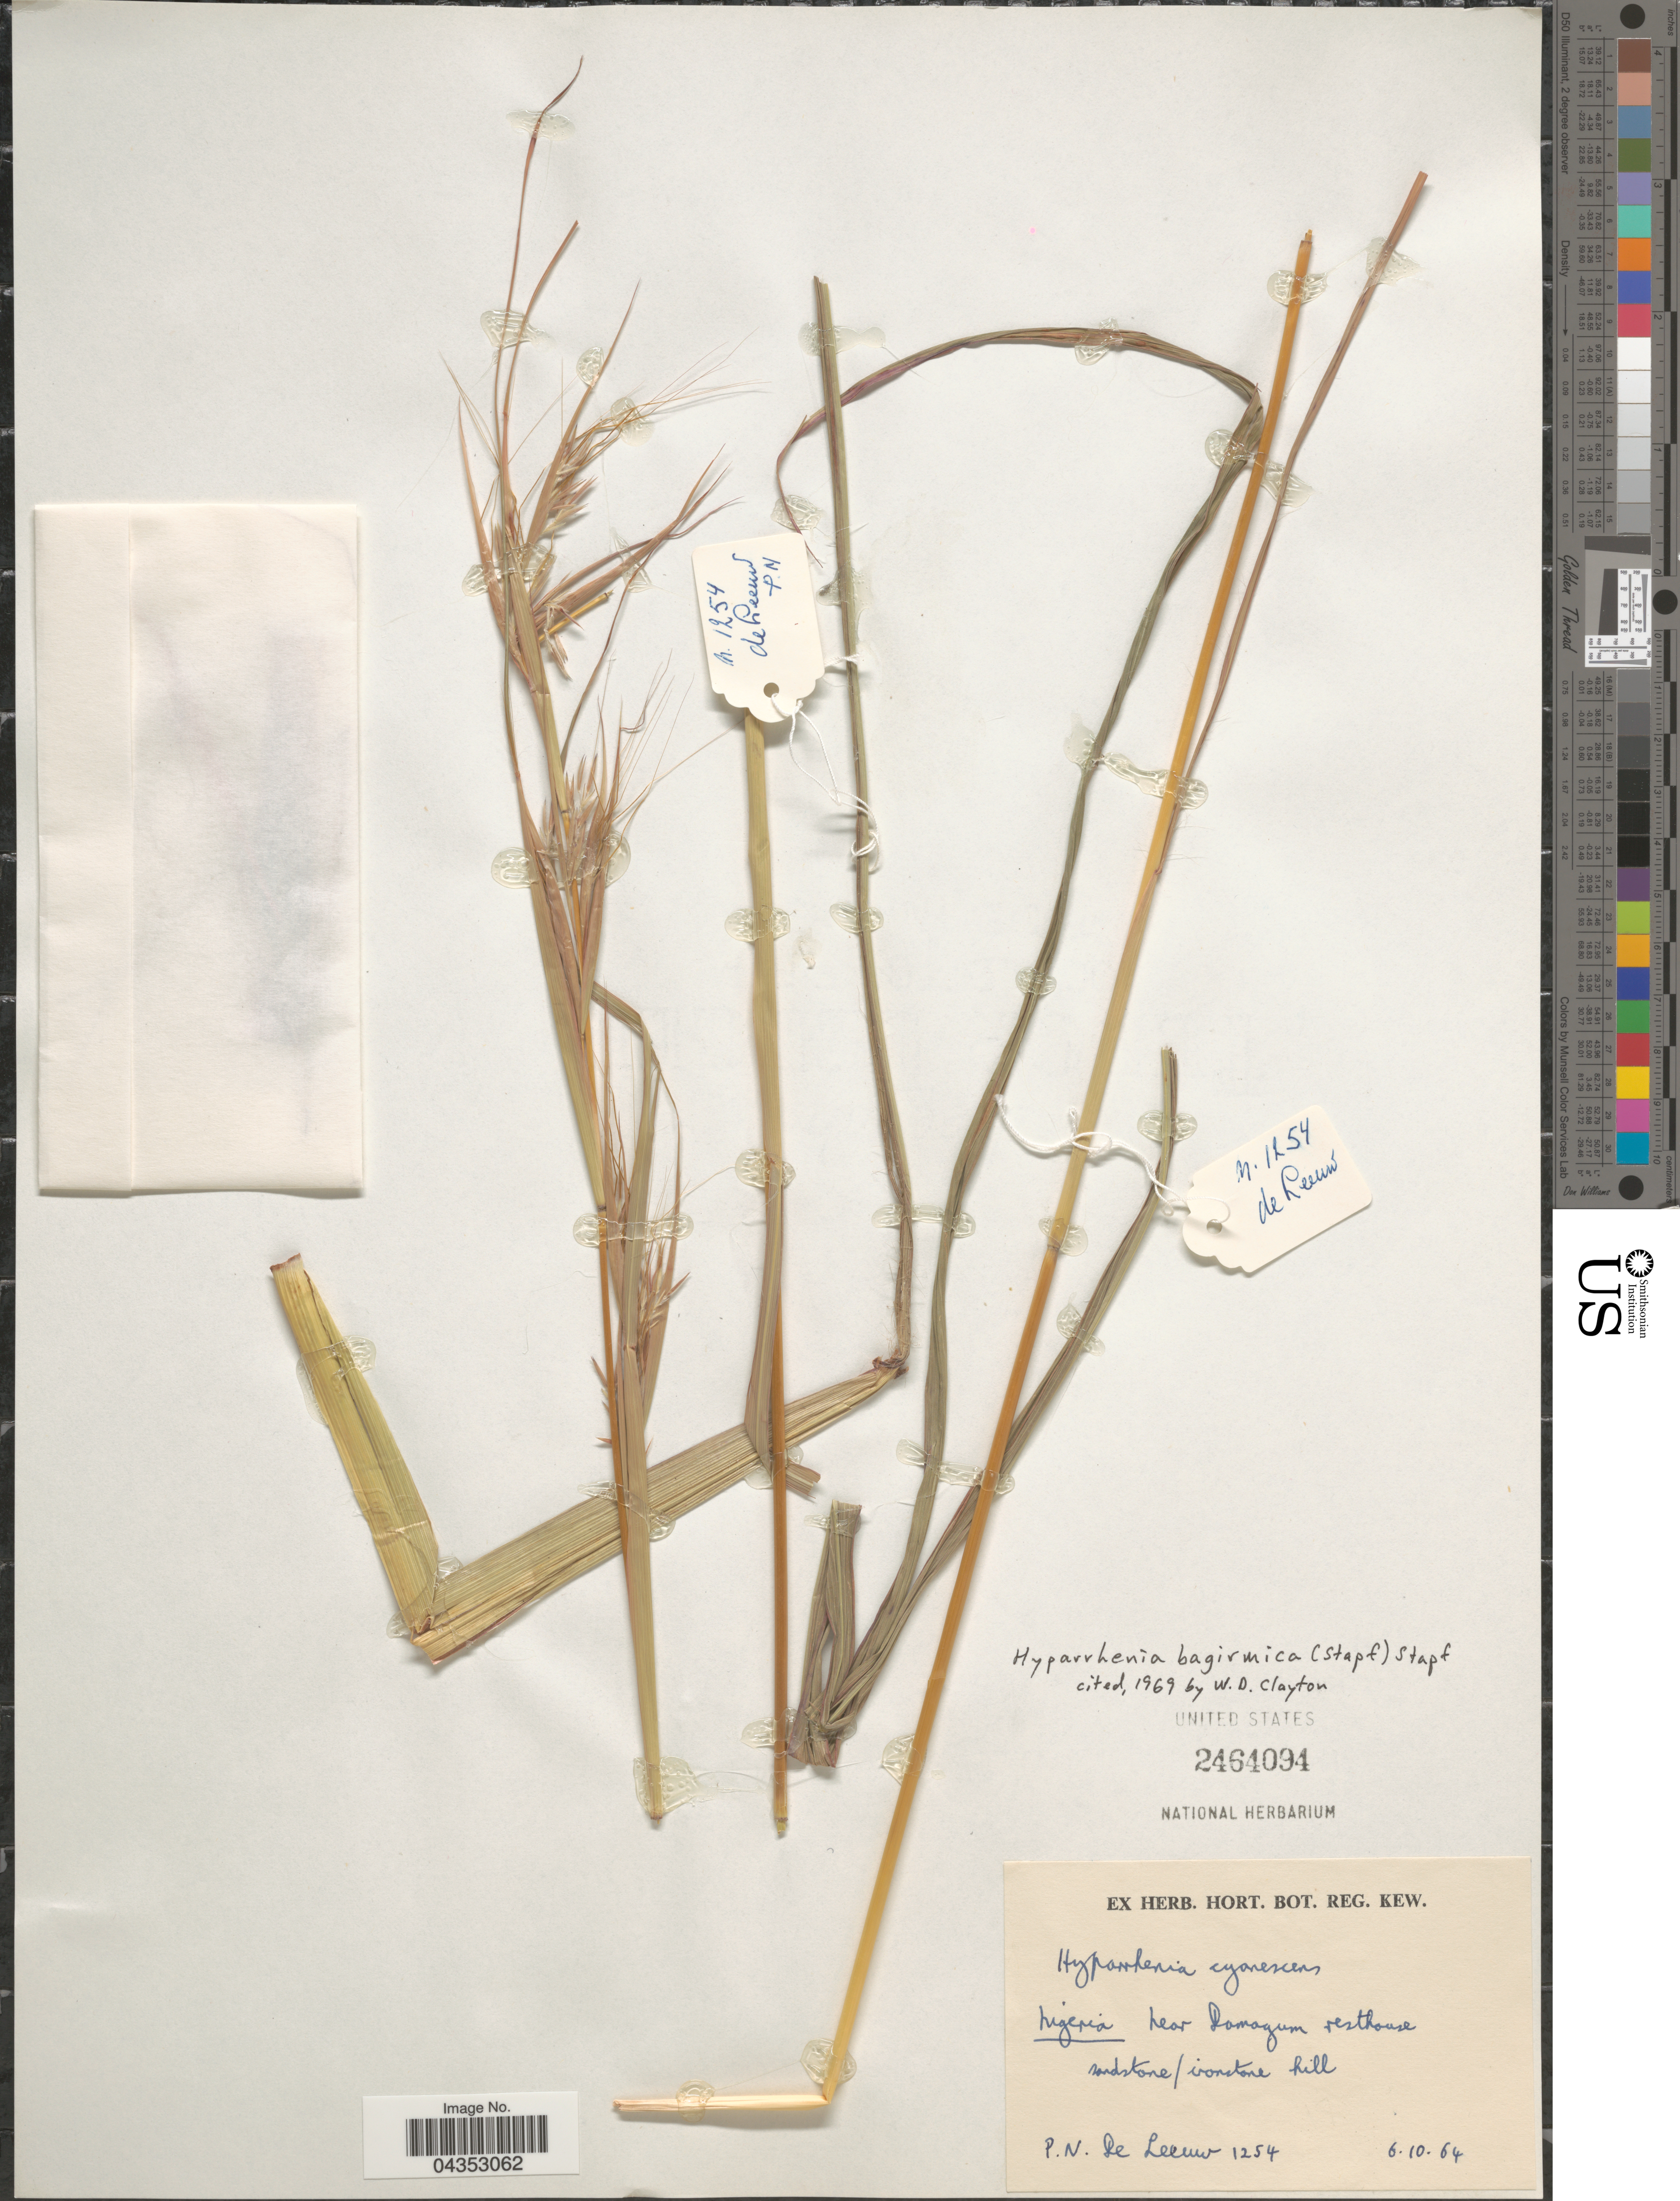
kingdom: Plantae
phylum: Tracheophyta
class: Liliopsida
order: Poales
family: Poaceae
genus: Hyparrhenia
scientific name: Hyparrhenia bagirmica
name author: (Stapf) Stapf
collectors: P. De Leeuw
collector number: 1254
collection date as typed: Transcribed d/m/y: 6/10/64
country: Nigeria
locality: Near Damagum resthouse sandstone/ironstone hill.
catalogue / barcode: US 2464094